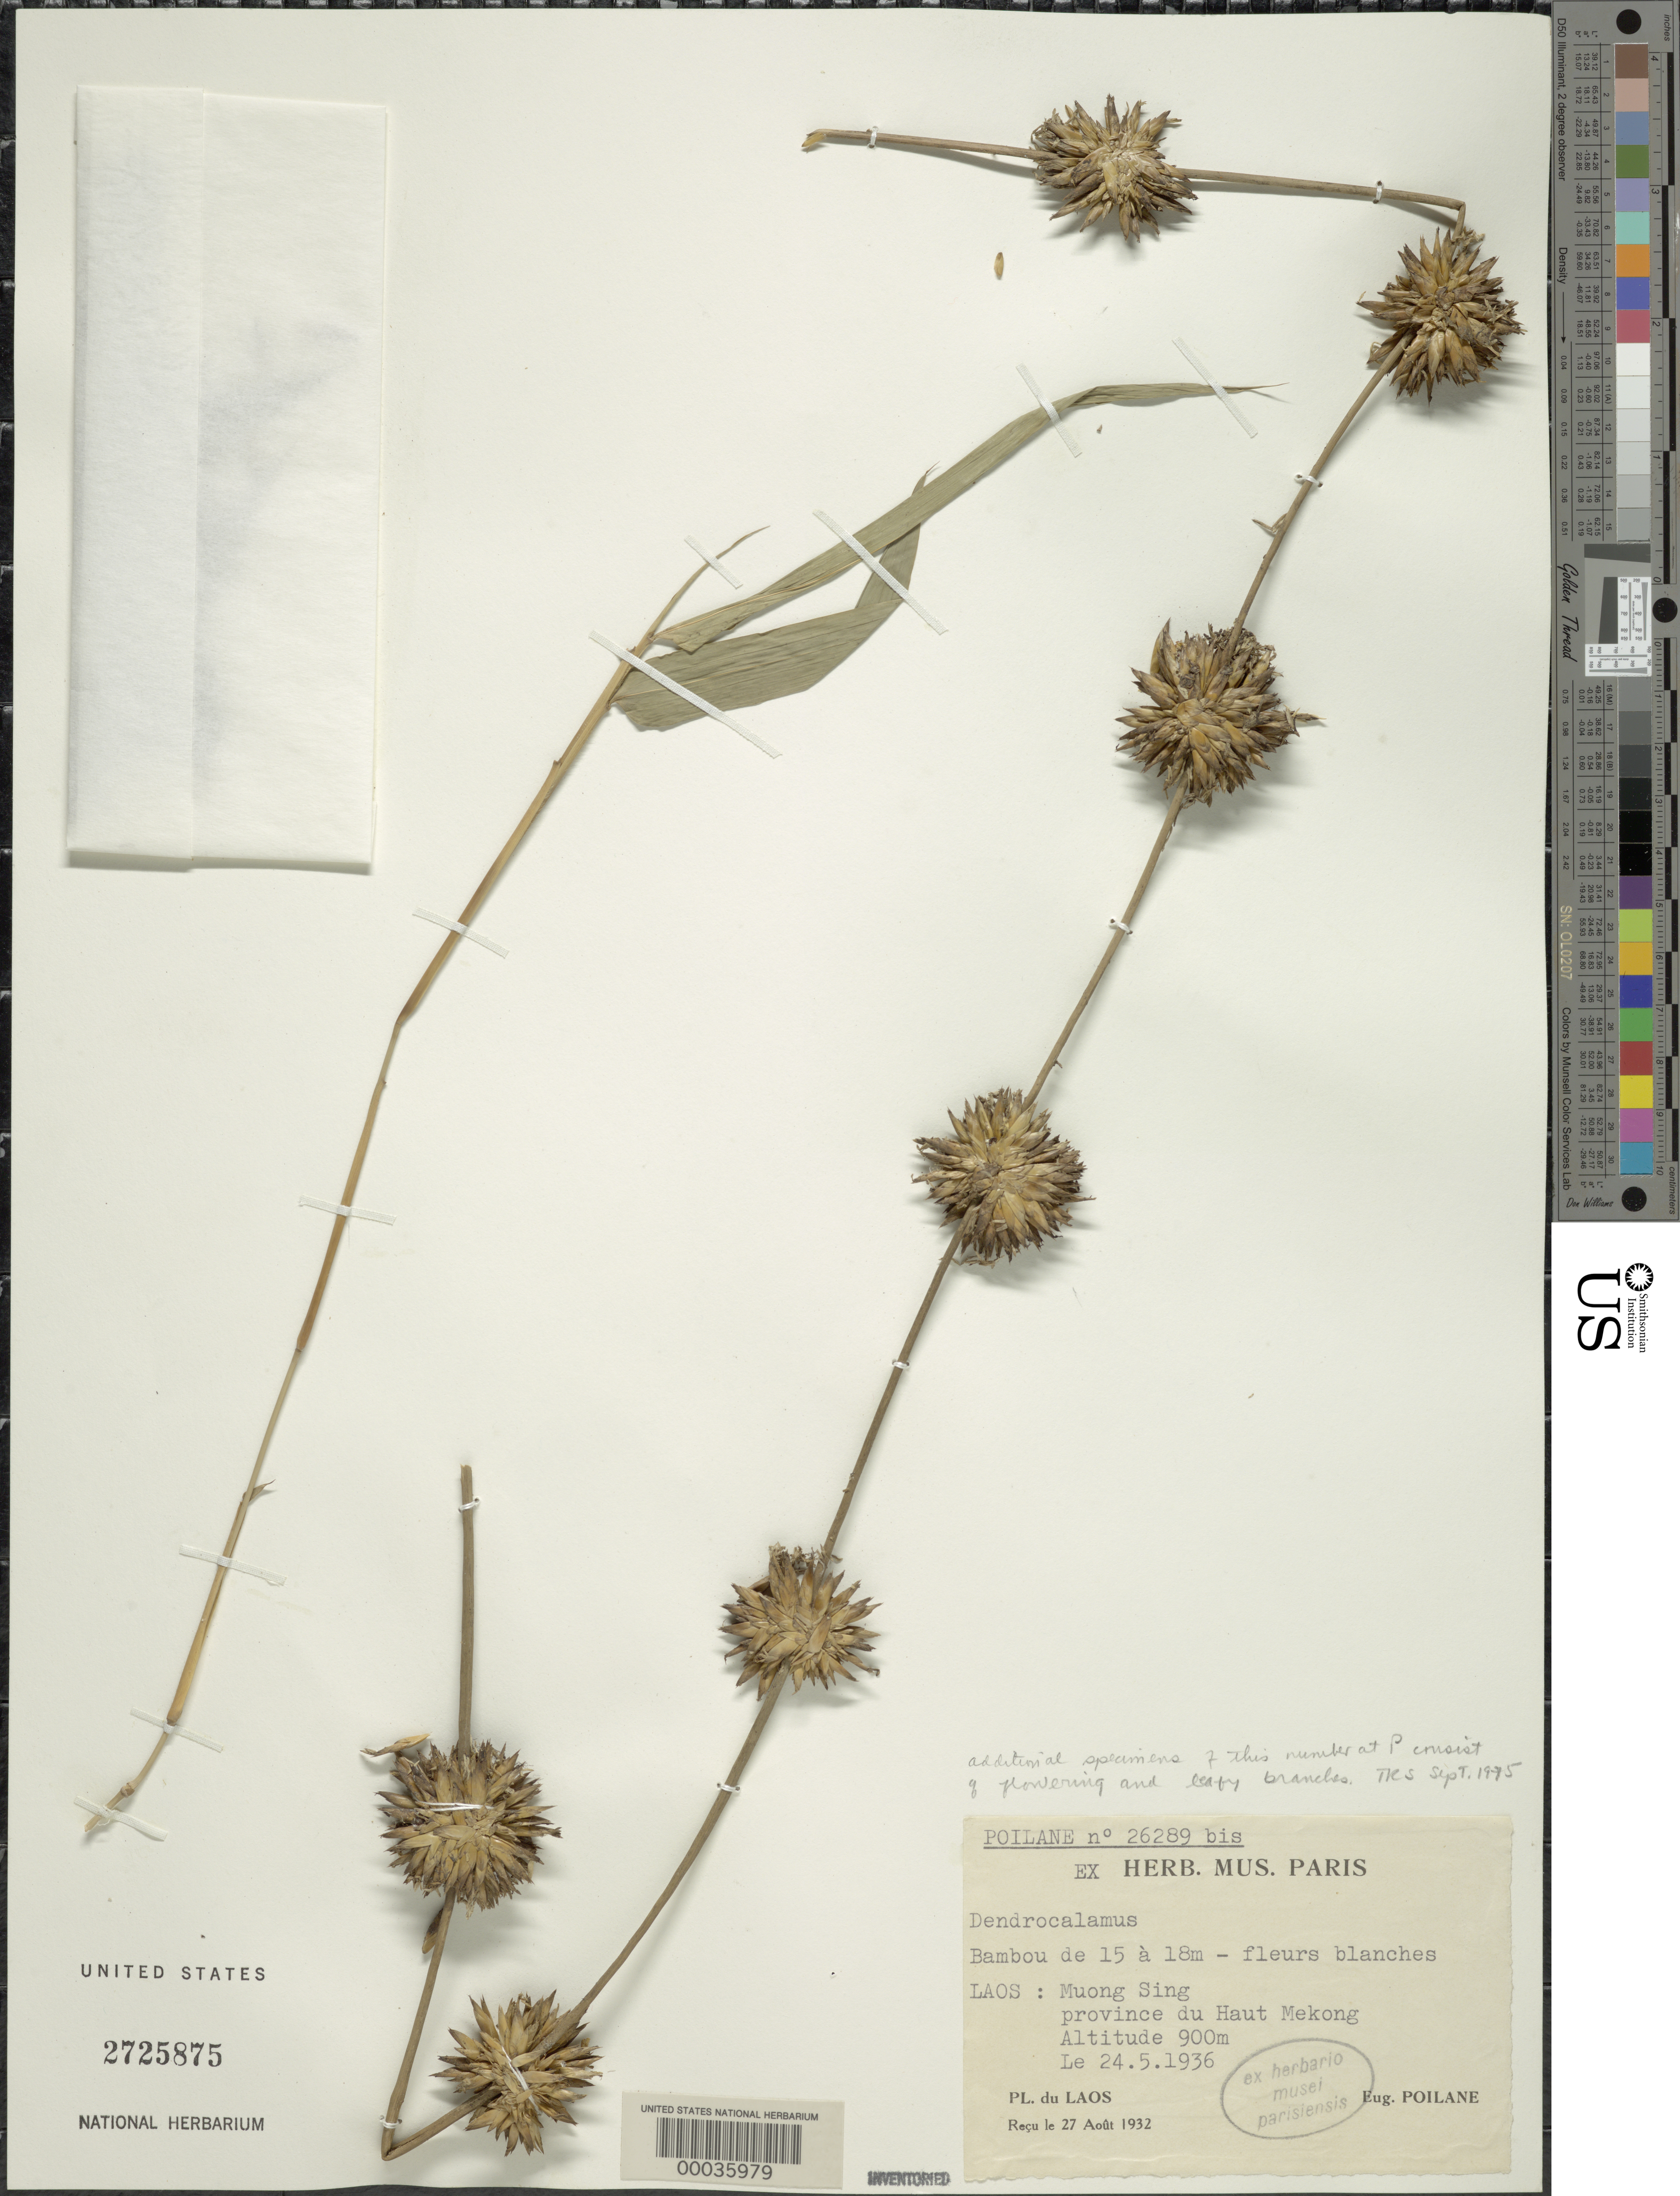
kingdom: Plantae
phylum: Tracheophyta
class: Liliopsida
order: Poales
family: Poaceae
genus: Dendrocalamus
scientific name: Dendrocalamus sp.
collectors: -. Poilane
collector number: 26289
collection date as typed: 24 May 1936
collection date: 1936-05-24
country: Laos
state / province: Louangnamtha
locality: Muong Sing, haut Mekong, haut Mekong Province. [= LouangNamtha Province]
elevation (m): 900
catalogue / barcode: US 2725875